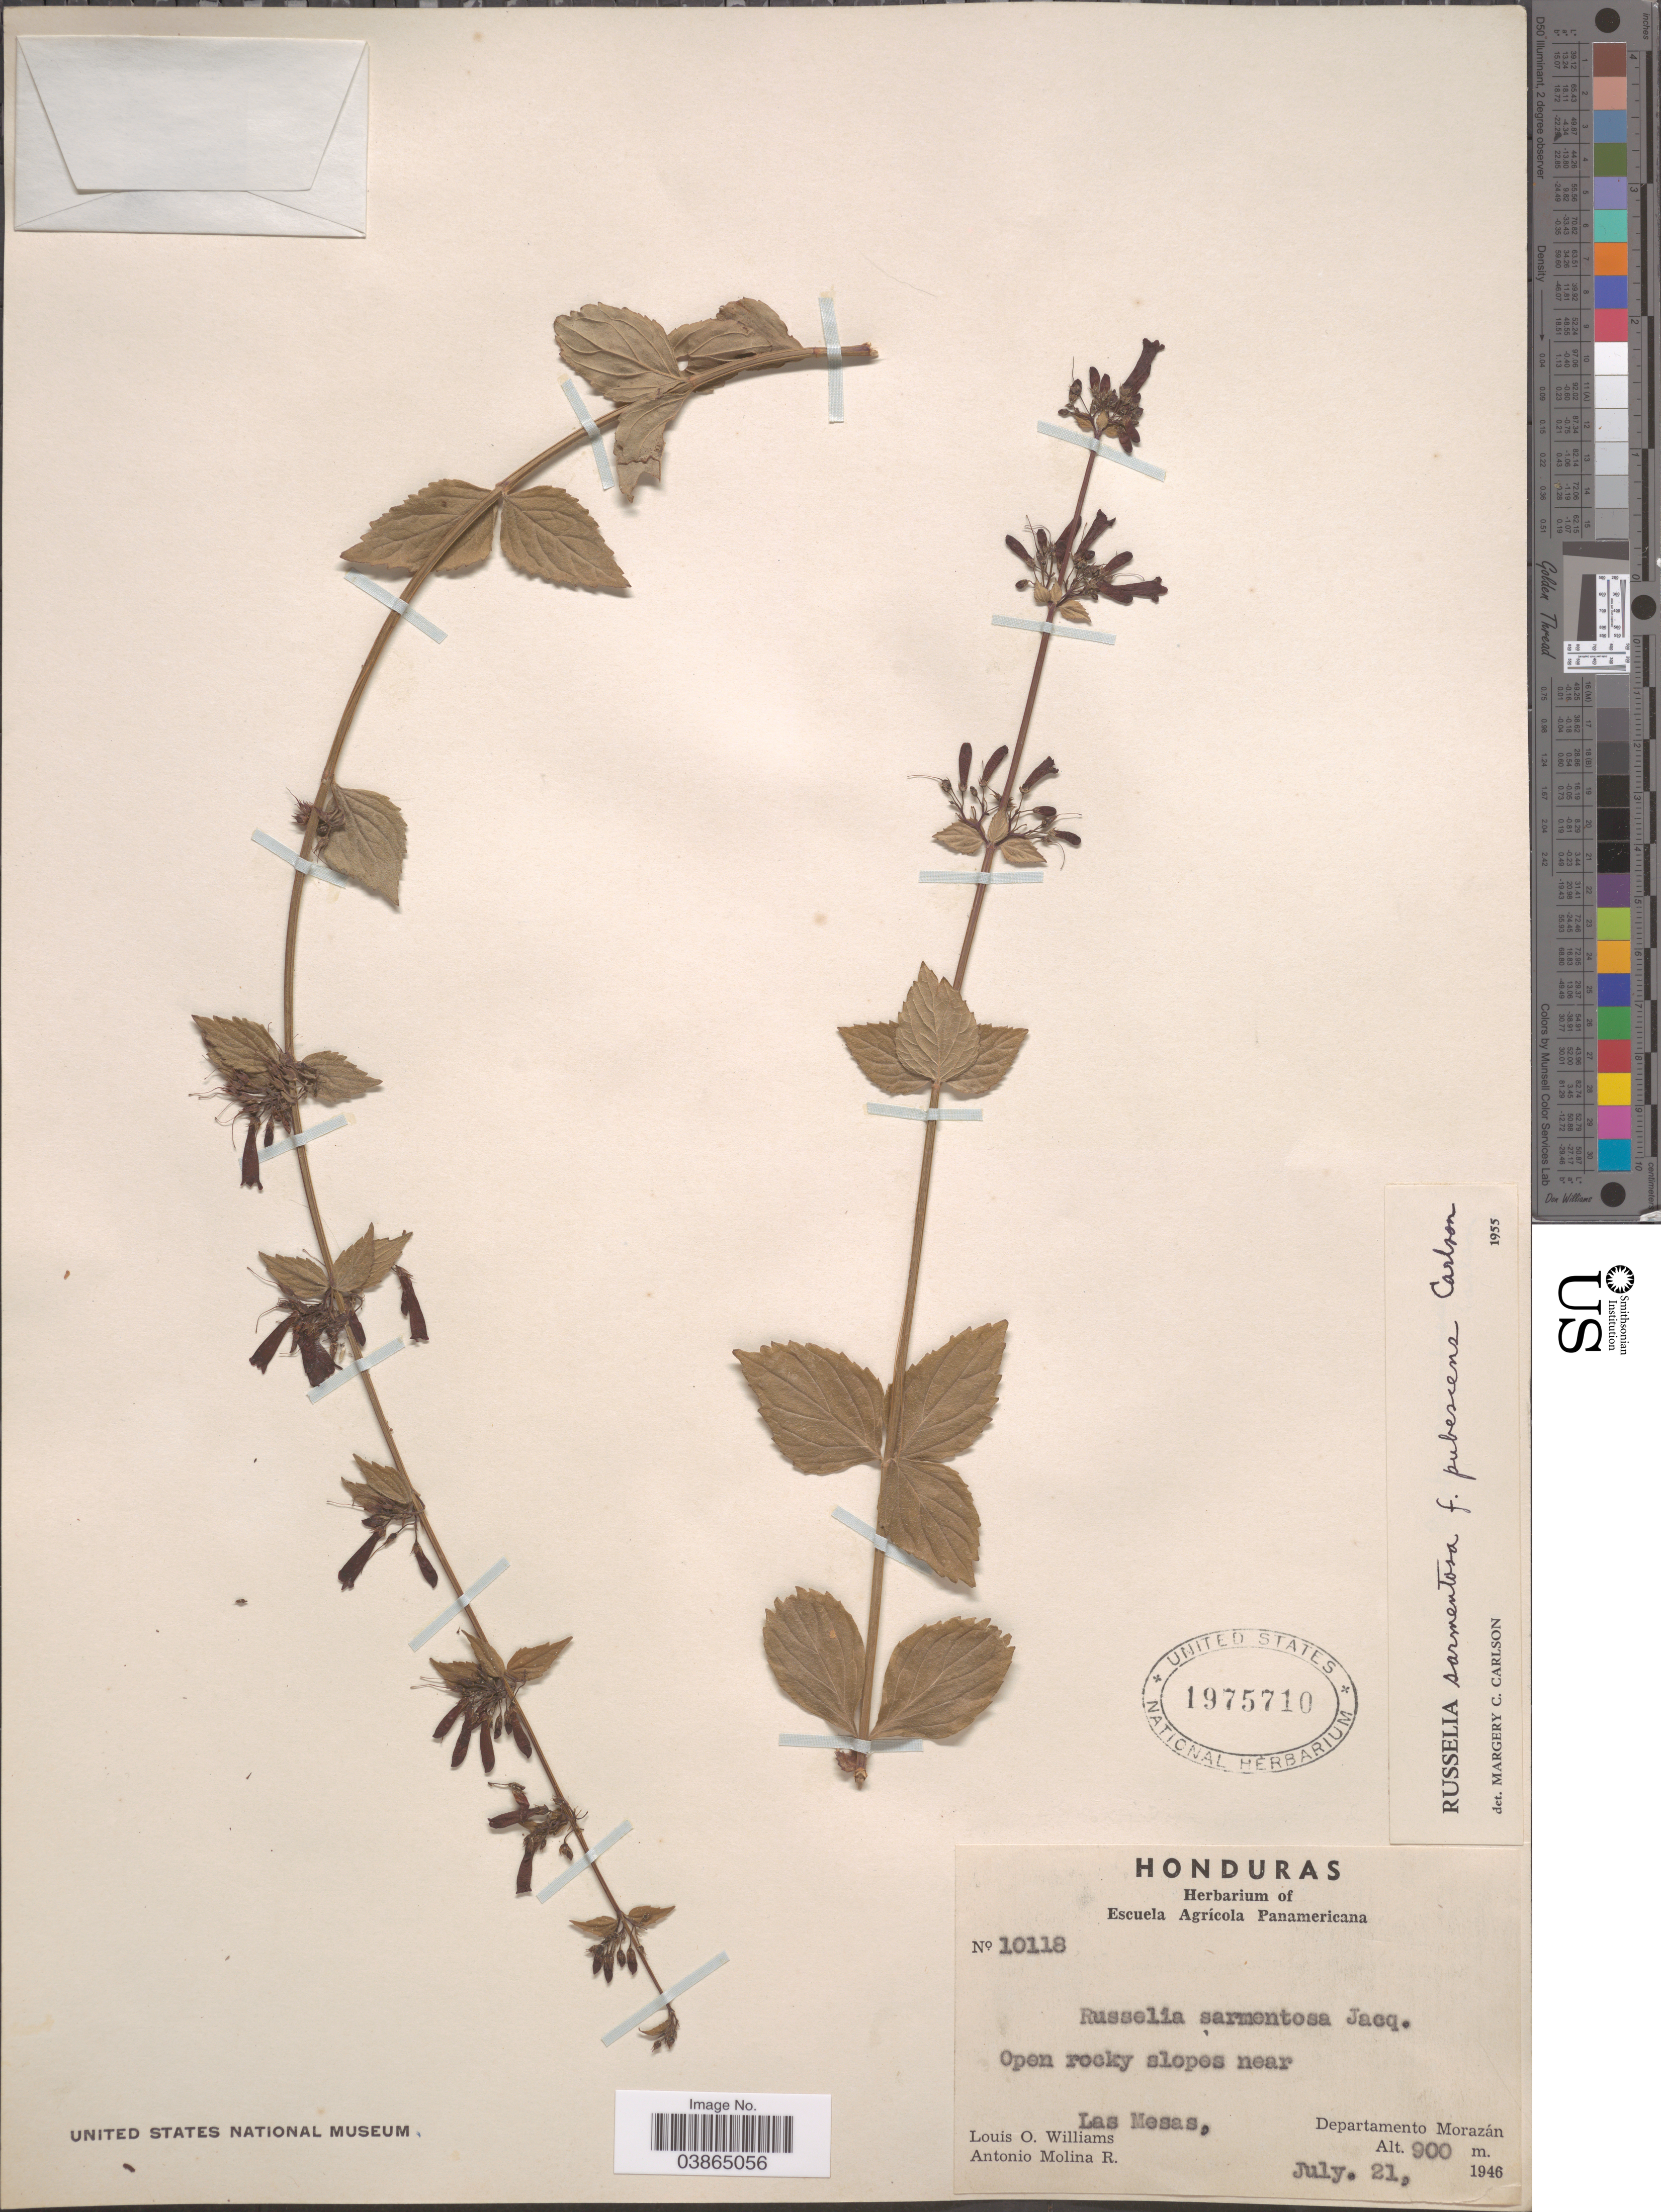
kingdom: Plantae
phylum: Tracheophyta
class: Magnoliopsida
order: Lamiales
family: Plantaginaceae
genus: Russelia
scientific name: Russelia sarmentosa f. pubescens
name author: Carlson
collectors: L. O. Williams & A. Molina R.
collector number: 10118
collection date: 1946-07-21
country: Honduras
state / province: Fco. Morazán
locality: Near Las Mesas, Departamento Morazán.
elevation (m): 900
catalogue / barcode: US 1975710